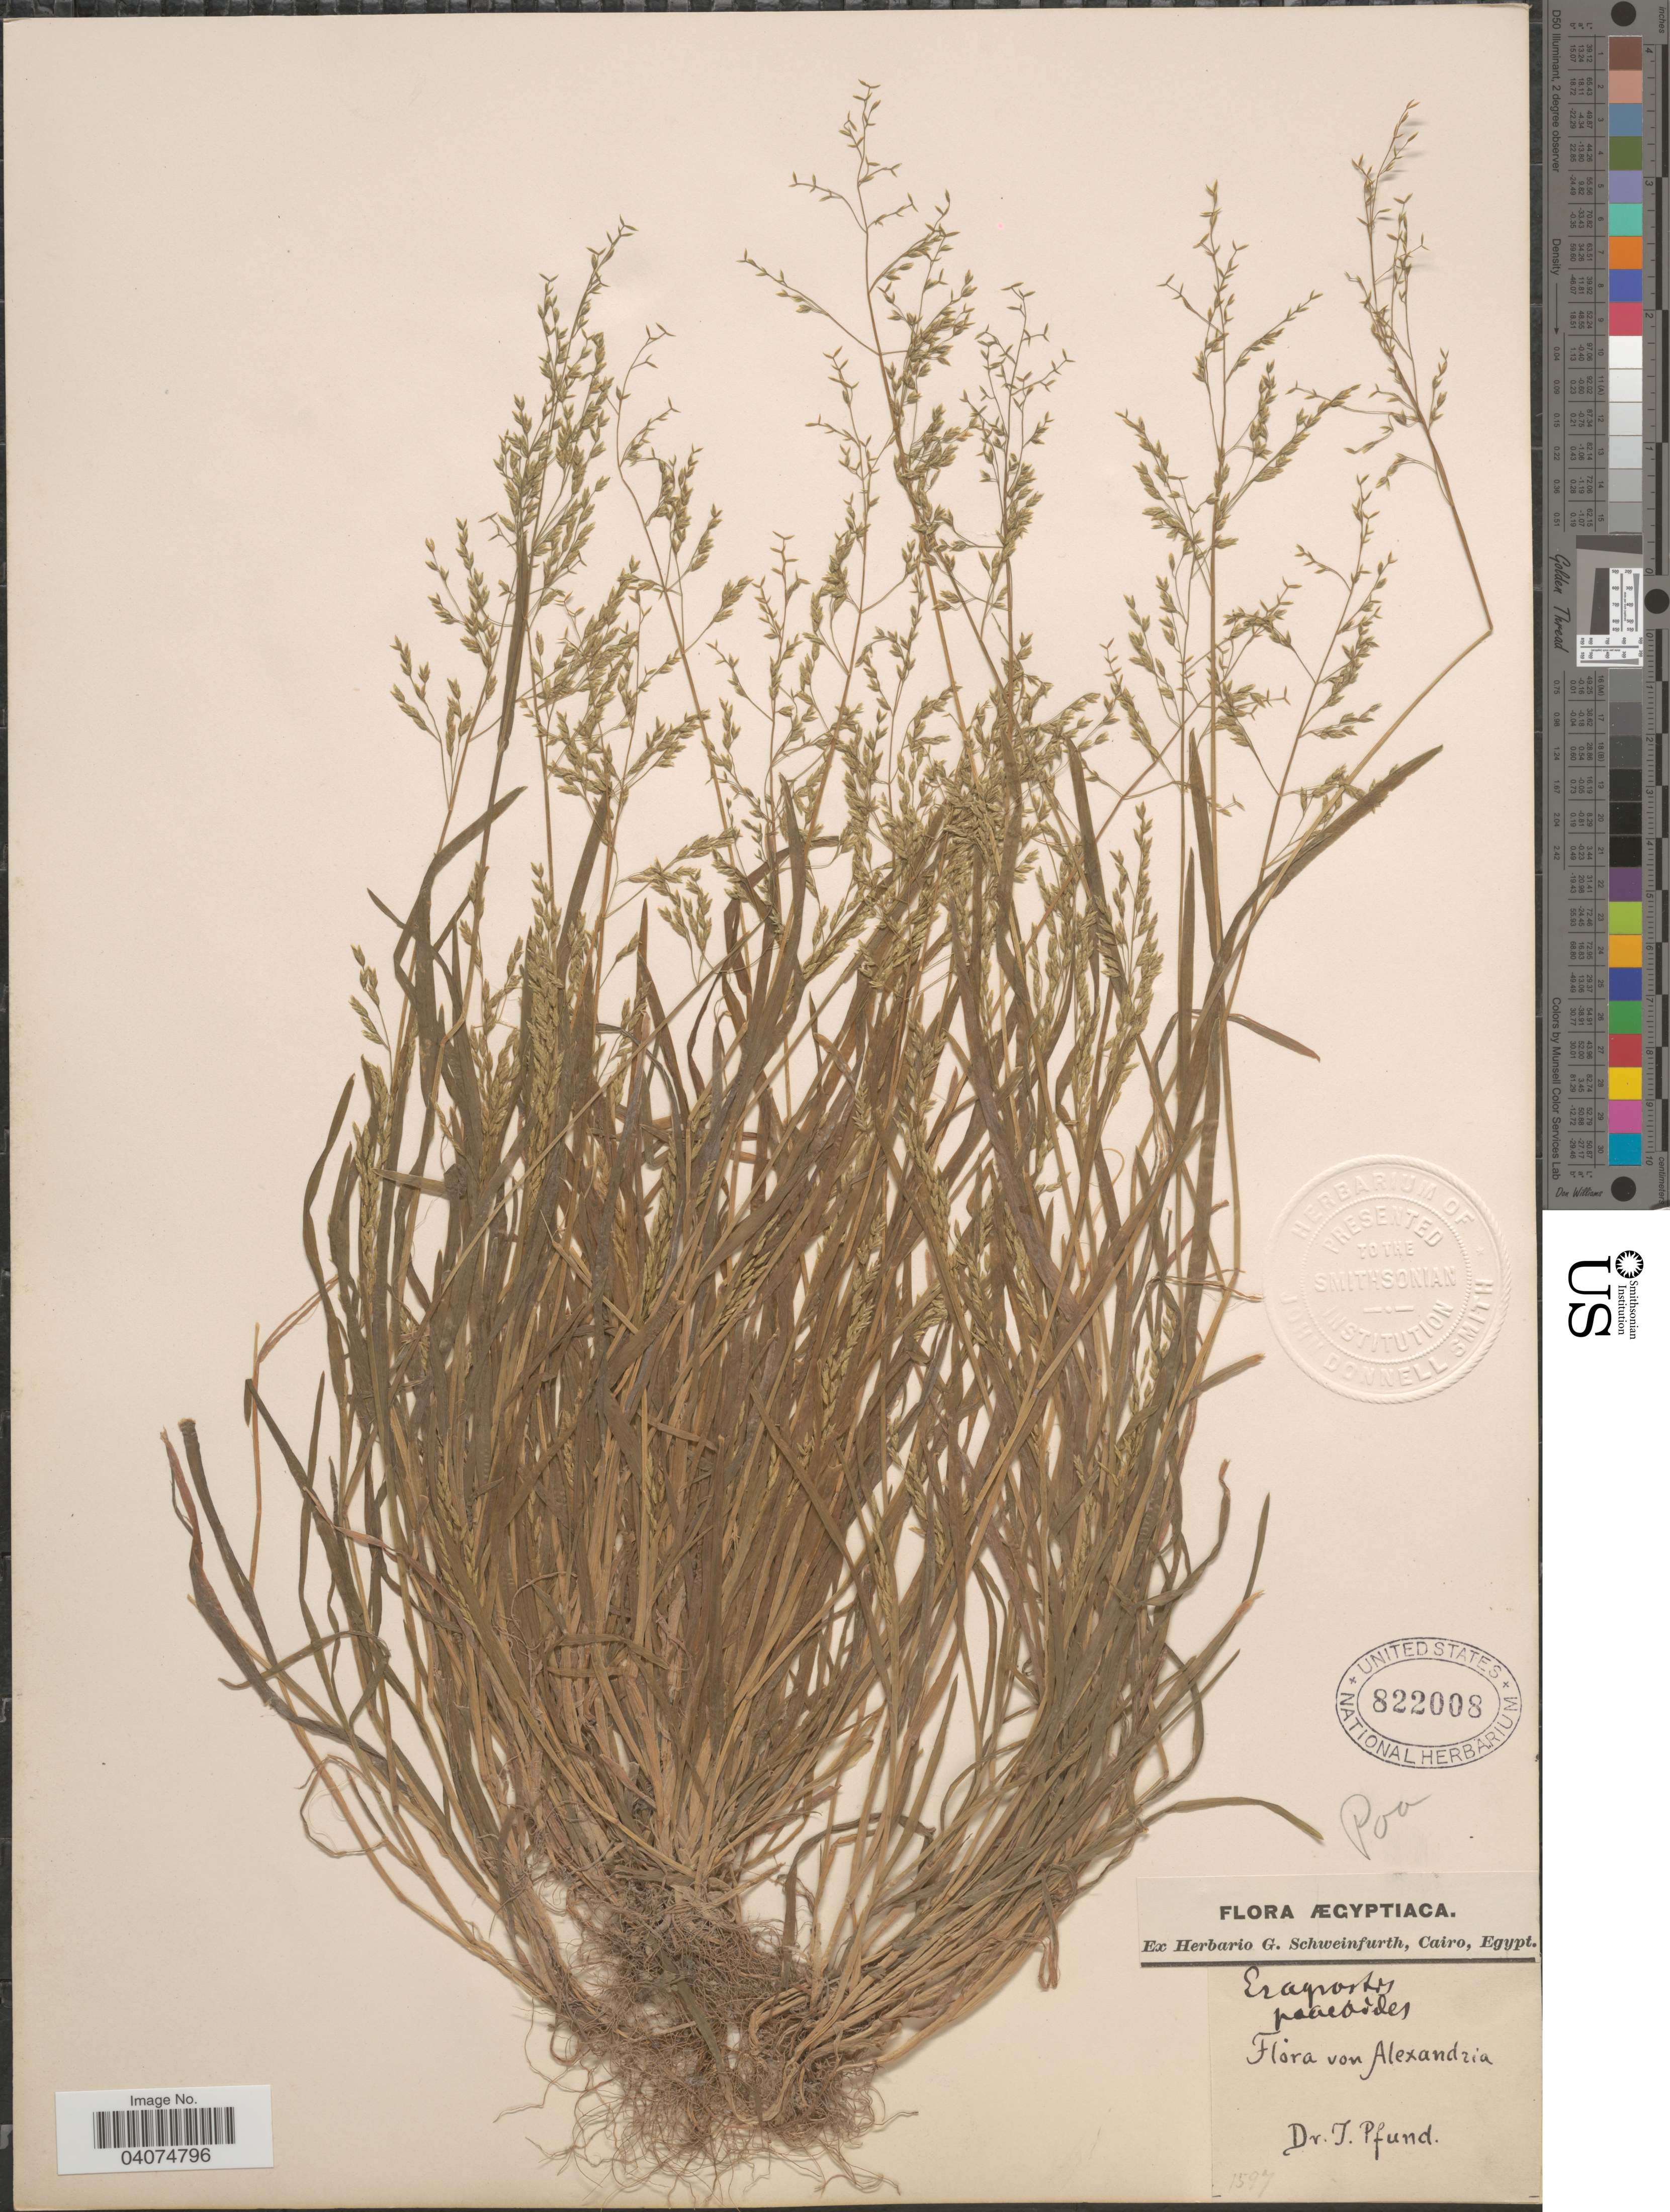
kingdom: Plantae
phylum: Tracheophyta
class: Liliopsida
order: Poales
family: Poaceae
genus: Poa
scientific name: Poa annua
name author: L.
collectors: J. Pfund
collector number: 1597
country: Egypt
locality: Ægyptiaca. Alexandria.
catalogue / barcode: US 822008